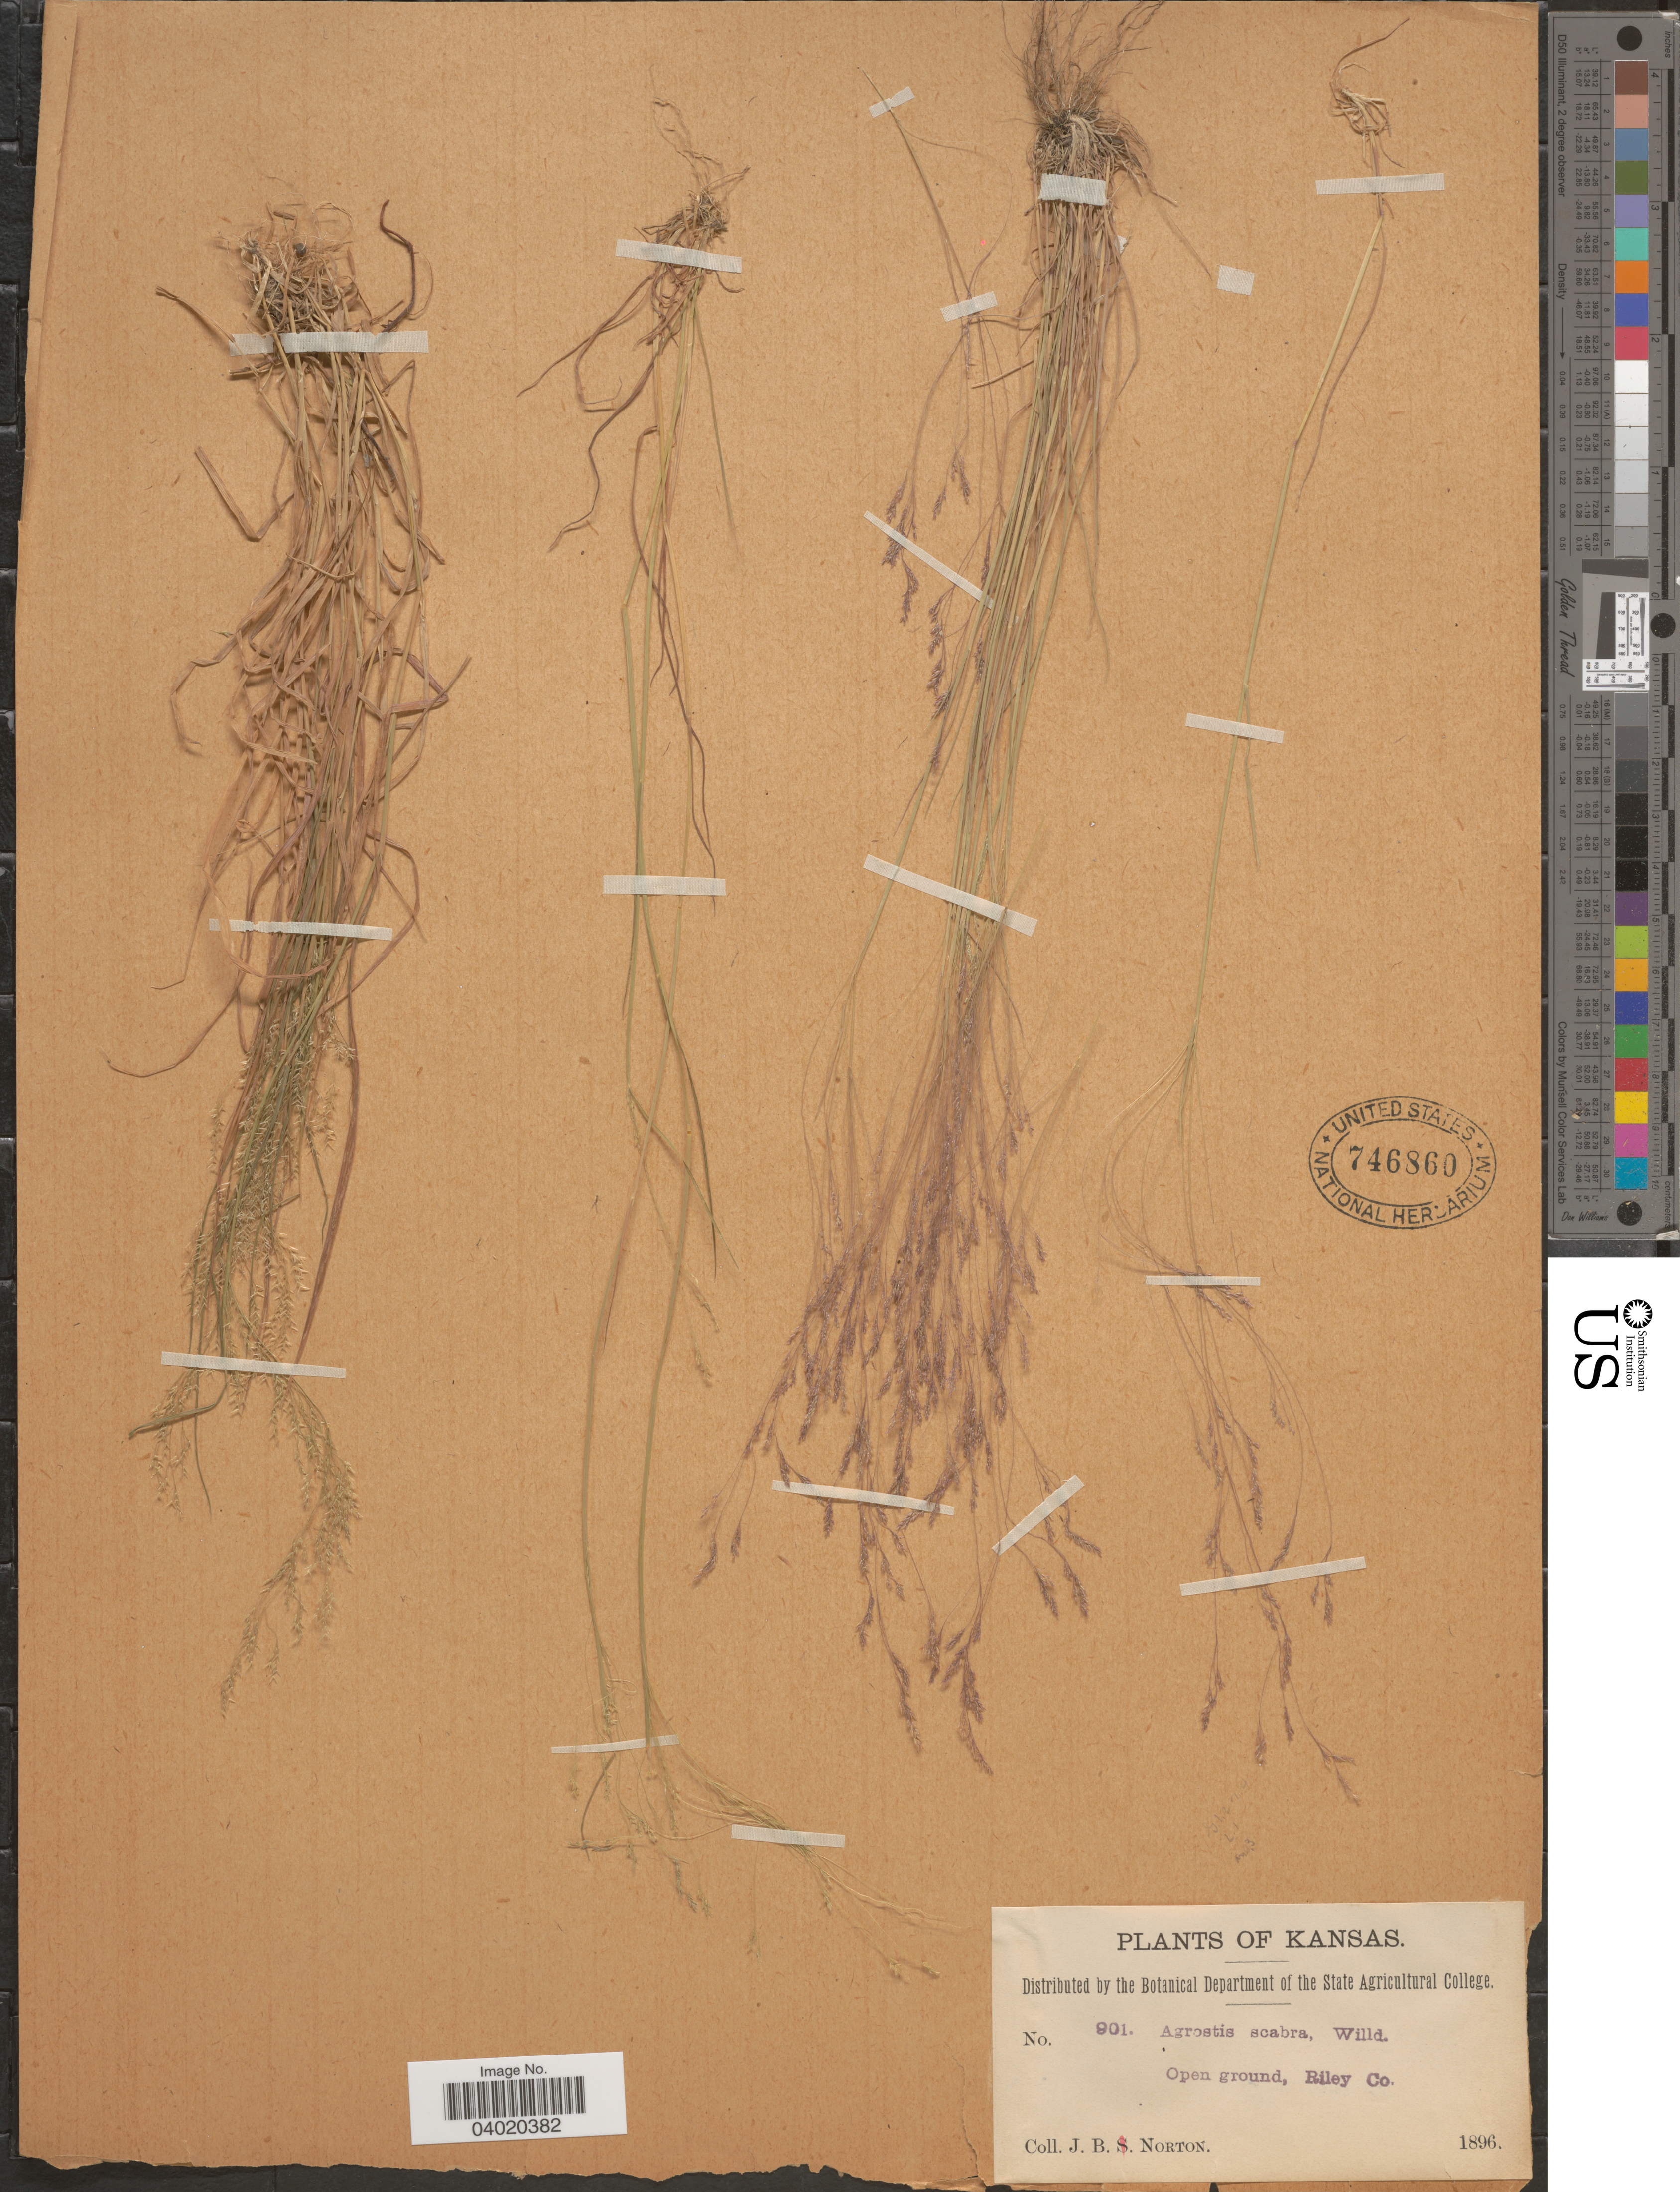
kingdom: Plantae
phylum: Tracheophyta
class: Liliopsida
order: Poales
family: Poaceae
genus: Agrostis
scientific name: Agrostis hyemalis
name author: (Walter) Britton et al.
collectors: J. B. Norton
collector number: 901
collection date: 1896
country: United States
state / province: Kansas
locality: Riley Co.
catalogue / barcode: US 746860